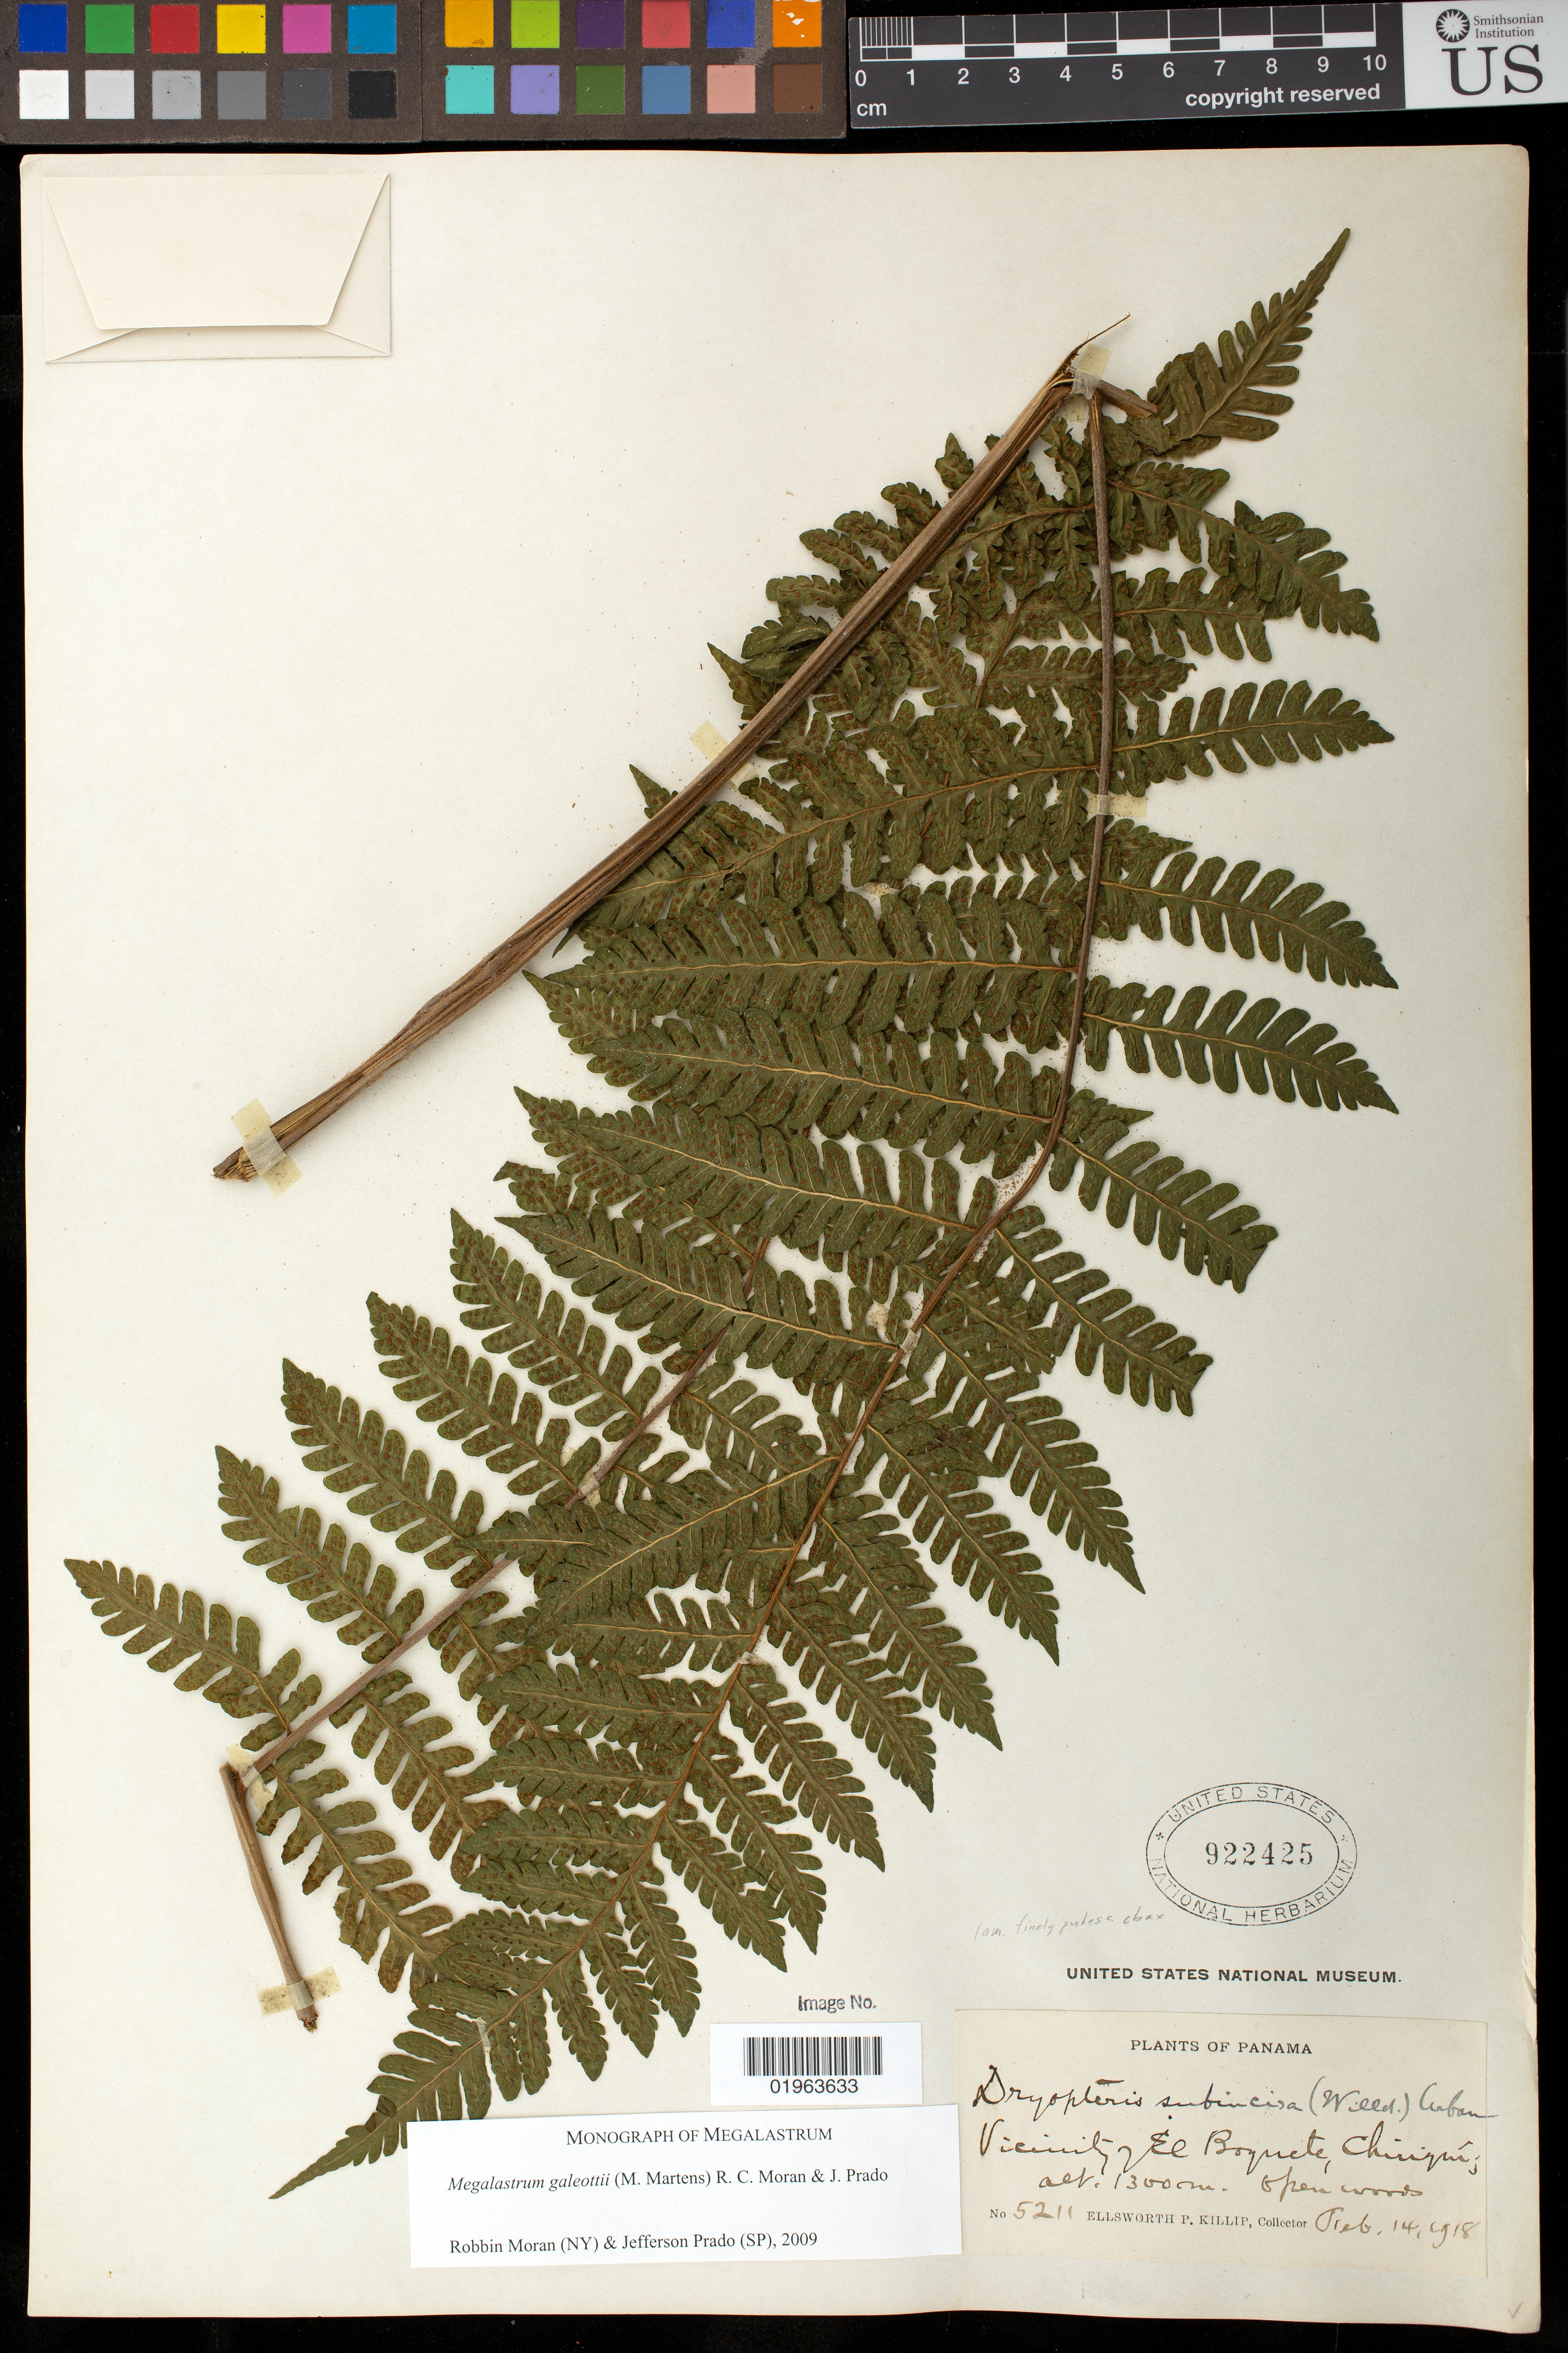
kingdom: Plantae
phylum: Tracheophyta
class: Polypodiopsida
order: Polypodiales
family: Dryopteridaceae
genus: Megalastrum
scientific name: Megalastrum galeottii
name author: (M. Martens) R.C. Moran & J. Prado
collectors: E. P. Killip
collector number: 5211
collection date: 1918-02-14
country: Panama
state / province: Chiriqui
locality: Near El Boquete, Chiriqui.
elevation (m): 1300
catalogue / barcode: US 922425